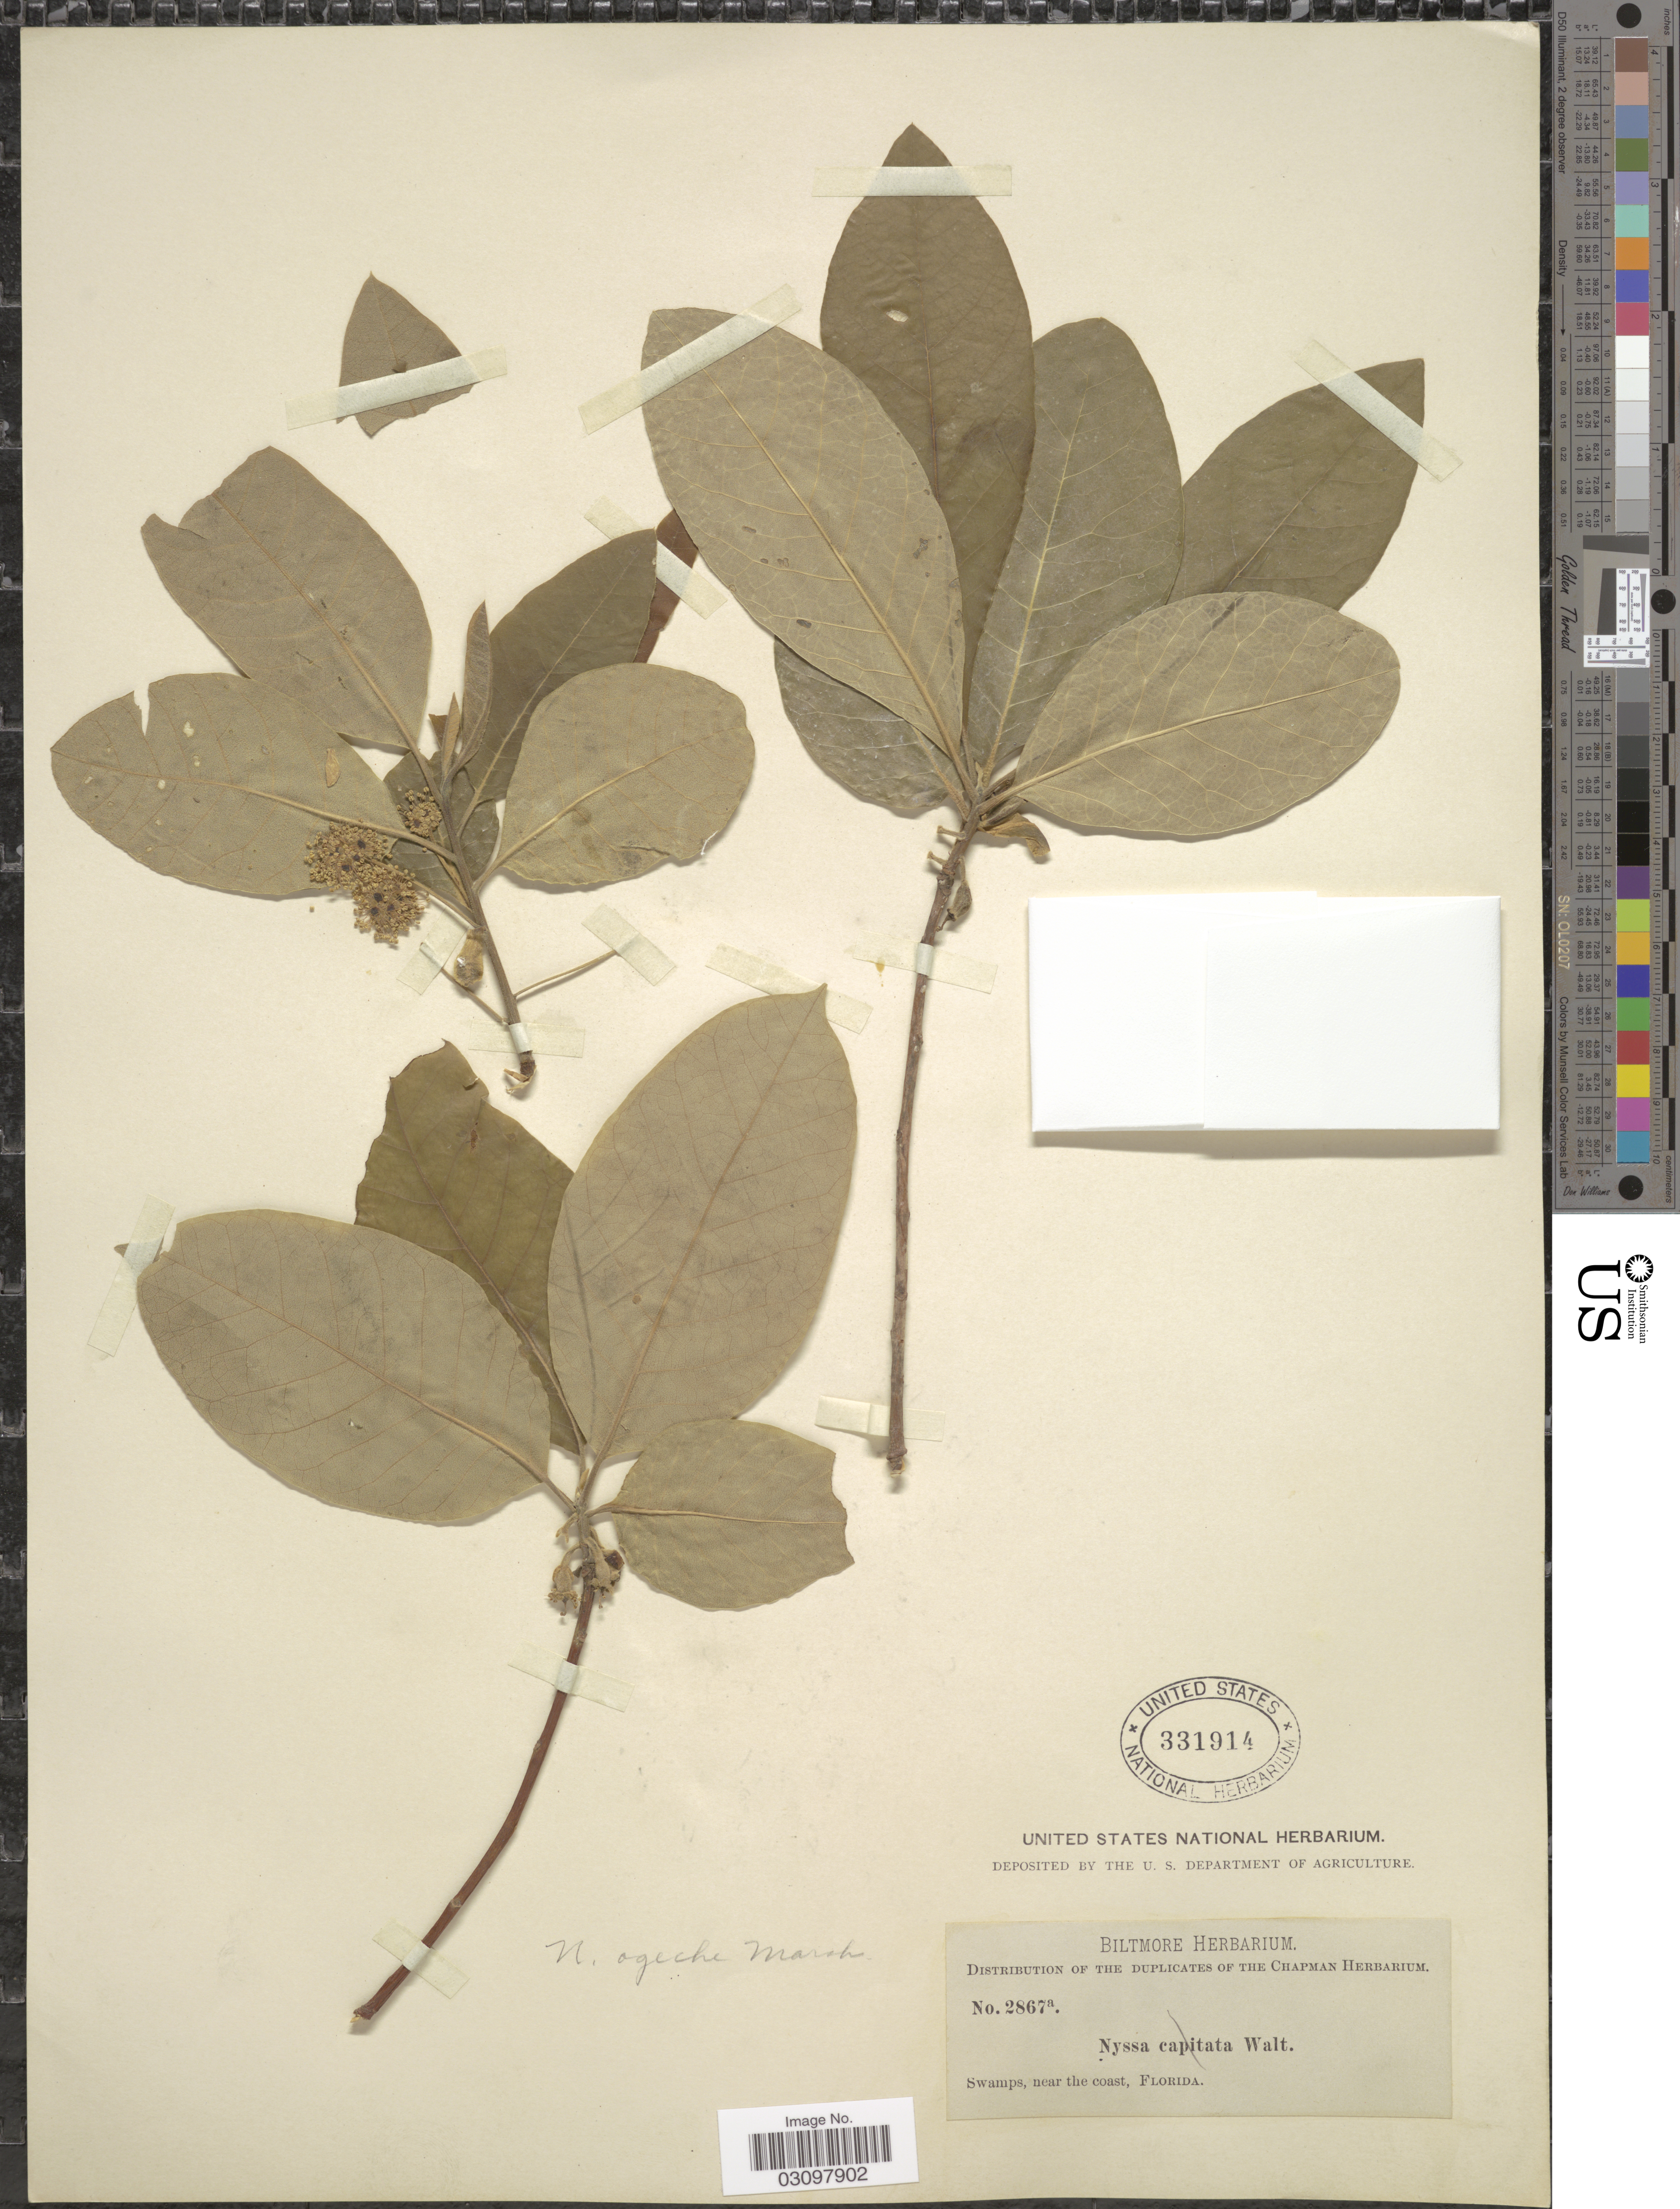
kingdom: Plantae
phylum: Tracheophyta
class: Magnoliopsida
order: Cornales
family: Nyssaceae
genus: Nyssa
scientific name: Nyssa ogeche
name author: W. Bartram ex Marshall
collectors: ex herb. Biltmore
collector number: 2867a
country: United States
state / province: Florida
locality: Swamps, near the coast.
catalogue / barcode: US 331914